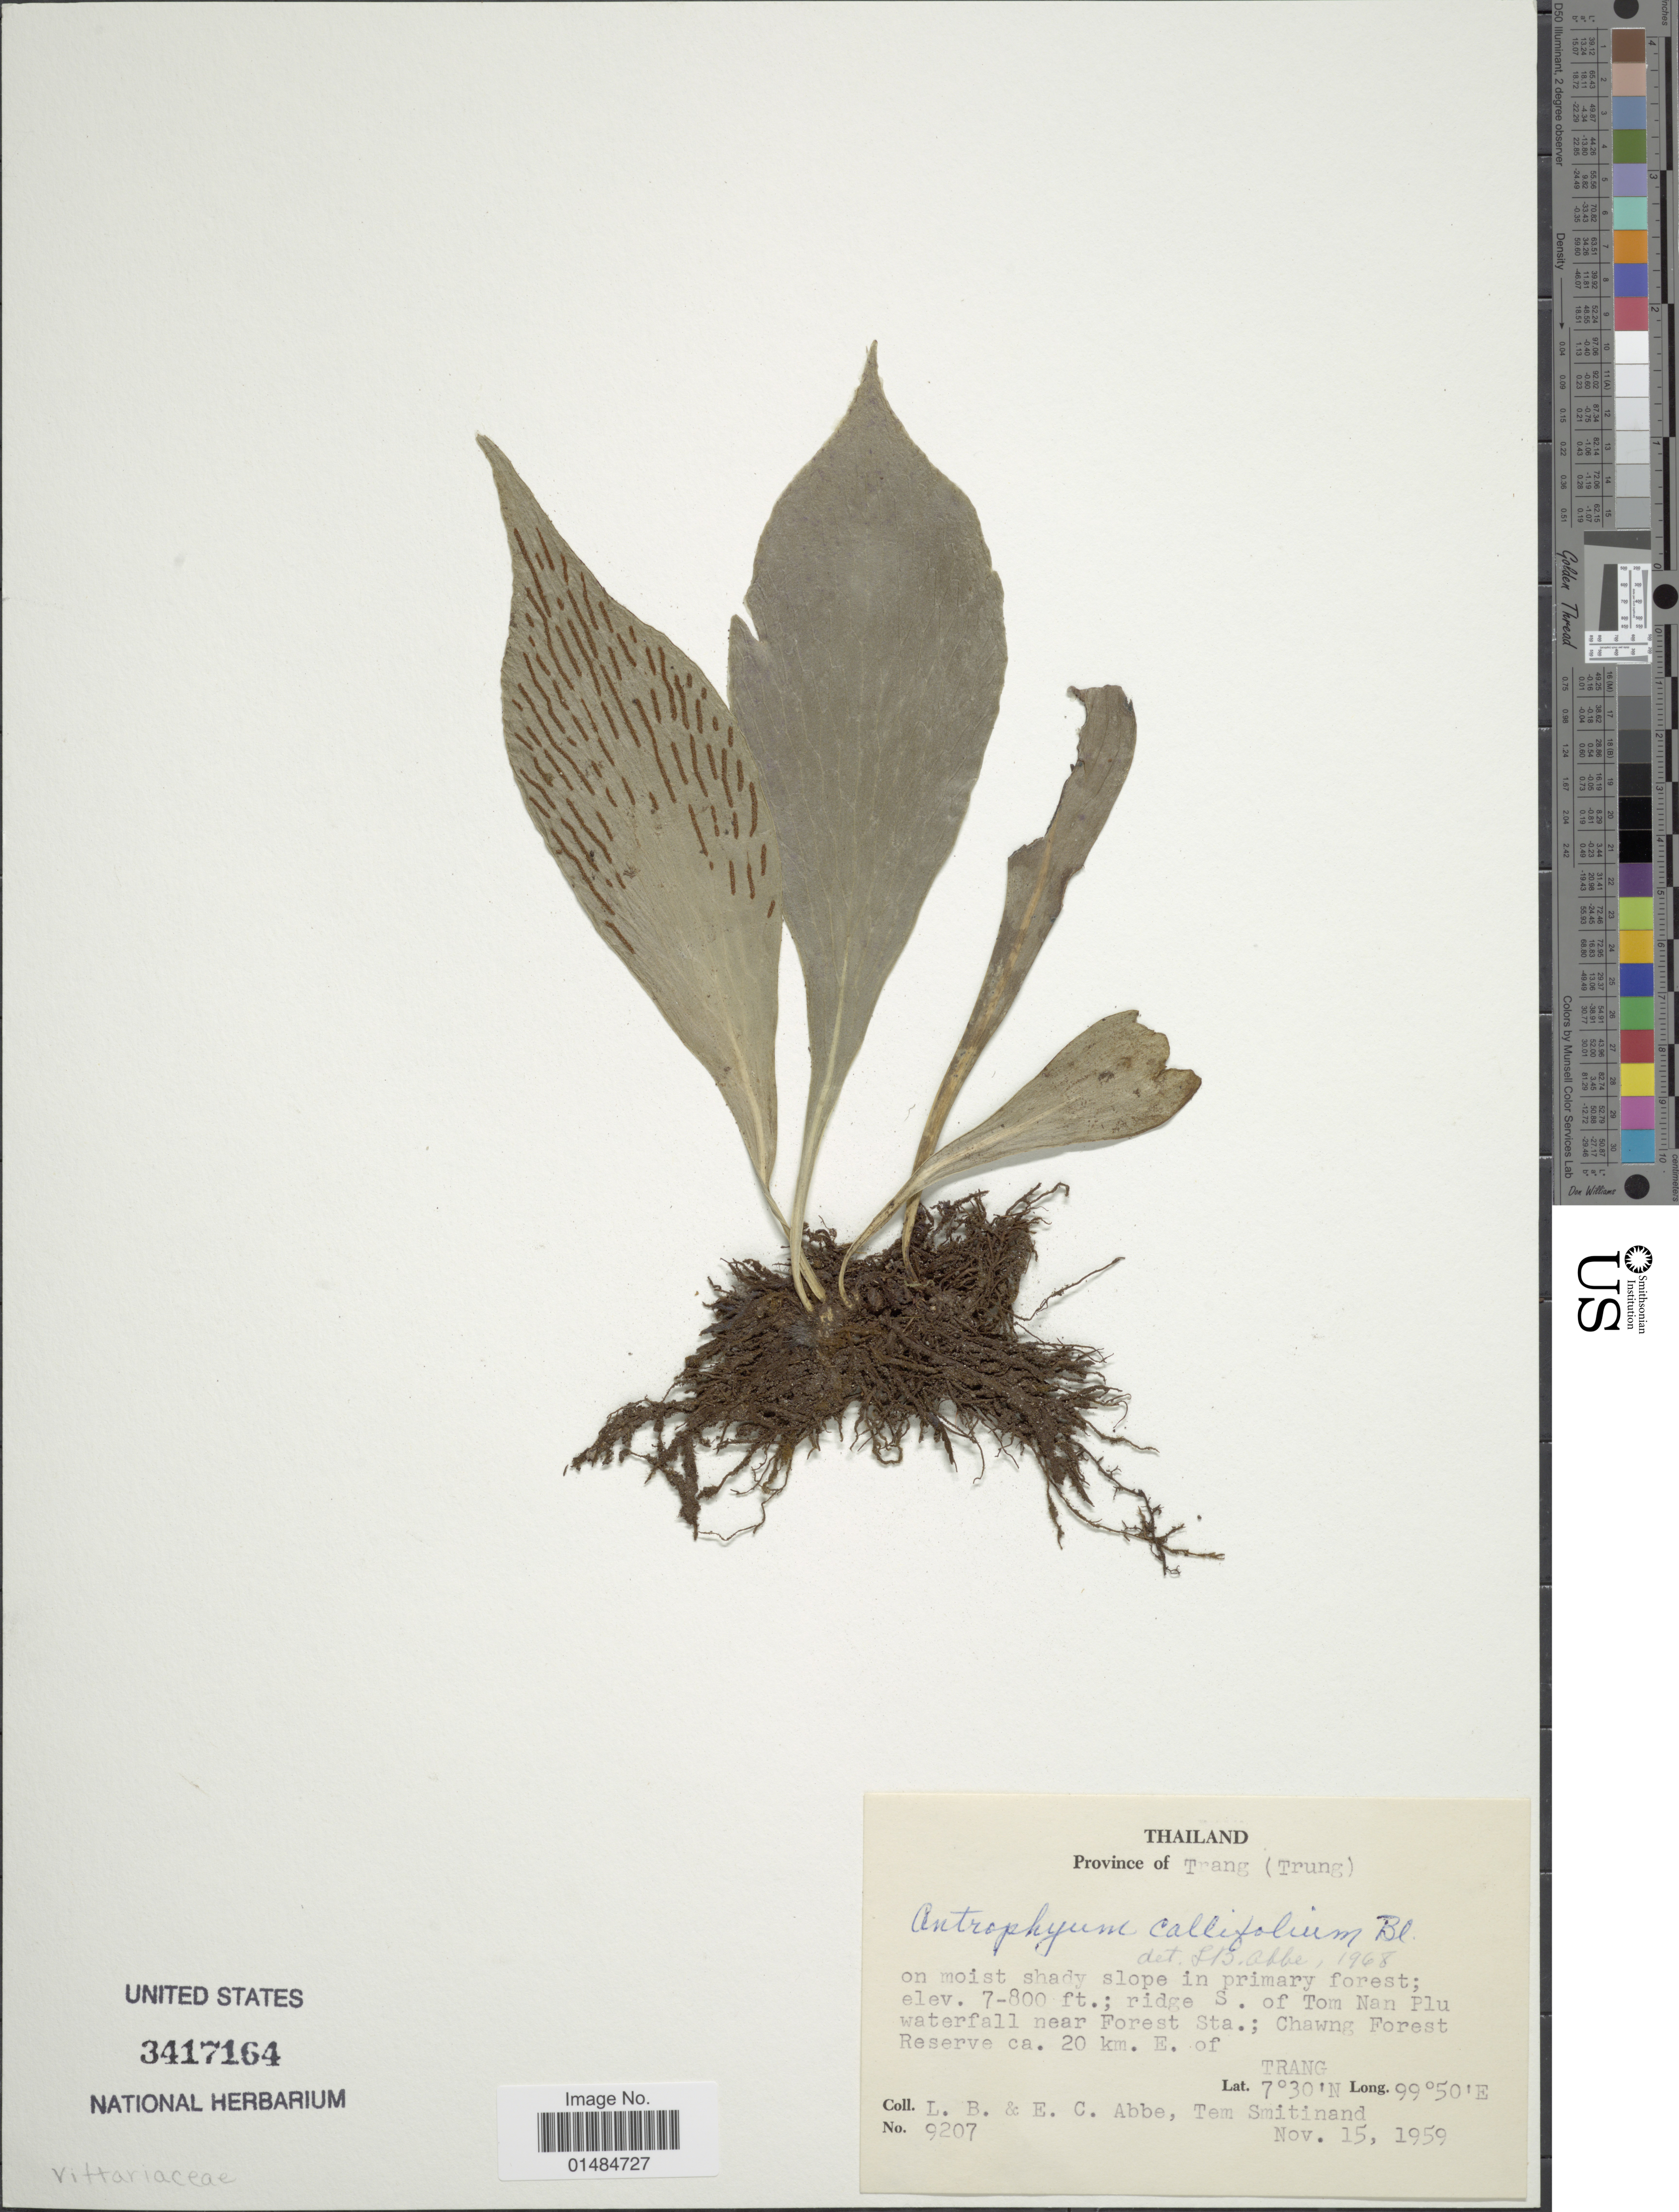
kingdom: Plantae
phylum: Tracheophyta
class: Polypodiopsida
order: Polypodiales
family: Pteridaceae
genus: Antrophyum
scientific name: Antrophyum callifolium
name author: Blume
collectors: L. B. Abbe & E. C. Abbe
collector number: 9207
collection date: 1959-11-15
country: Thailand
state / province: Trang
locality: Province of Trang (Trung). Ridge S. of Tom Nan Plu waterfall near Forest sta.; Chawng Forest Reserveca, 20 km. E. of Trang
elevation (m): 213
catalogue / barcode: US 3417164